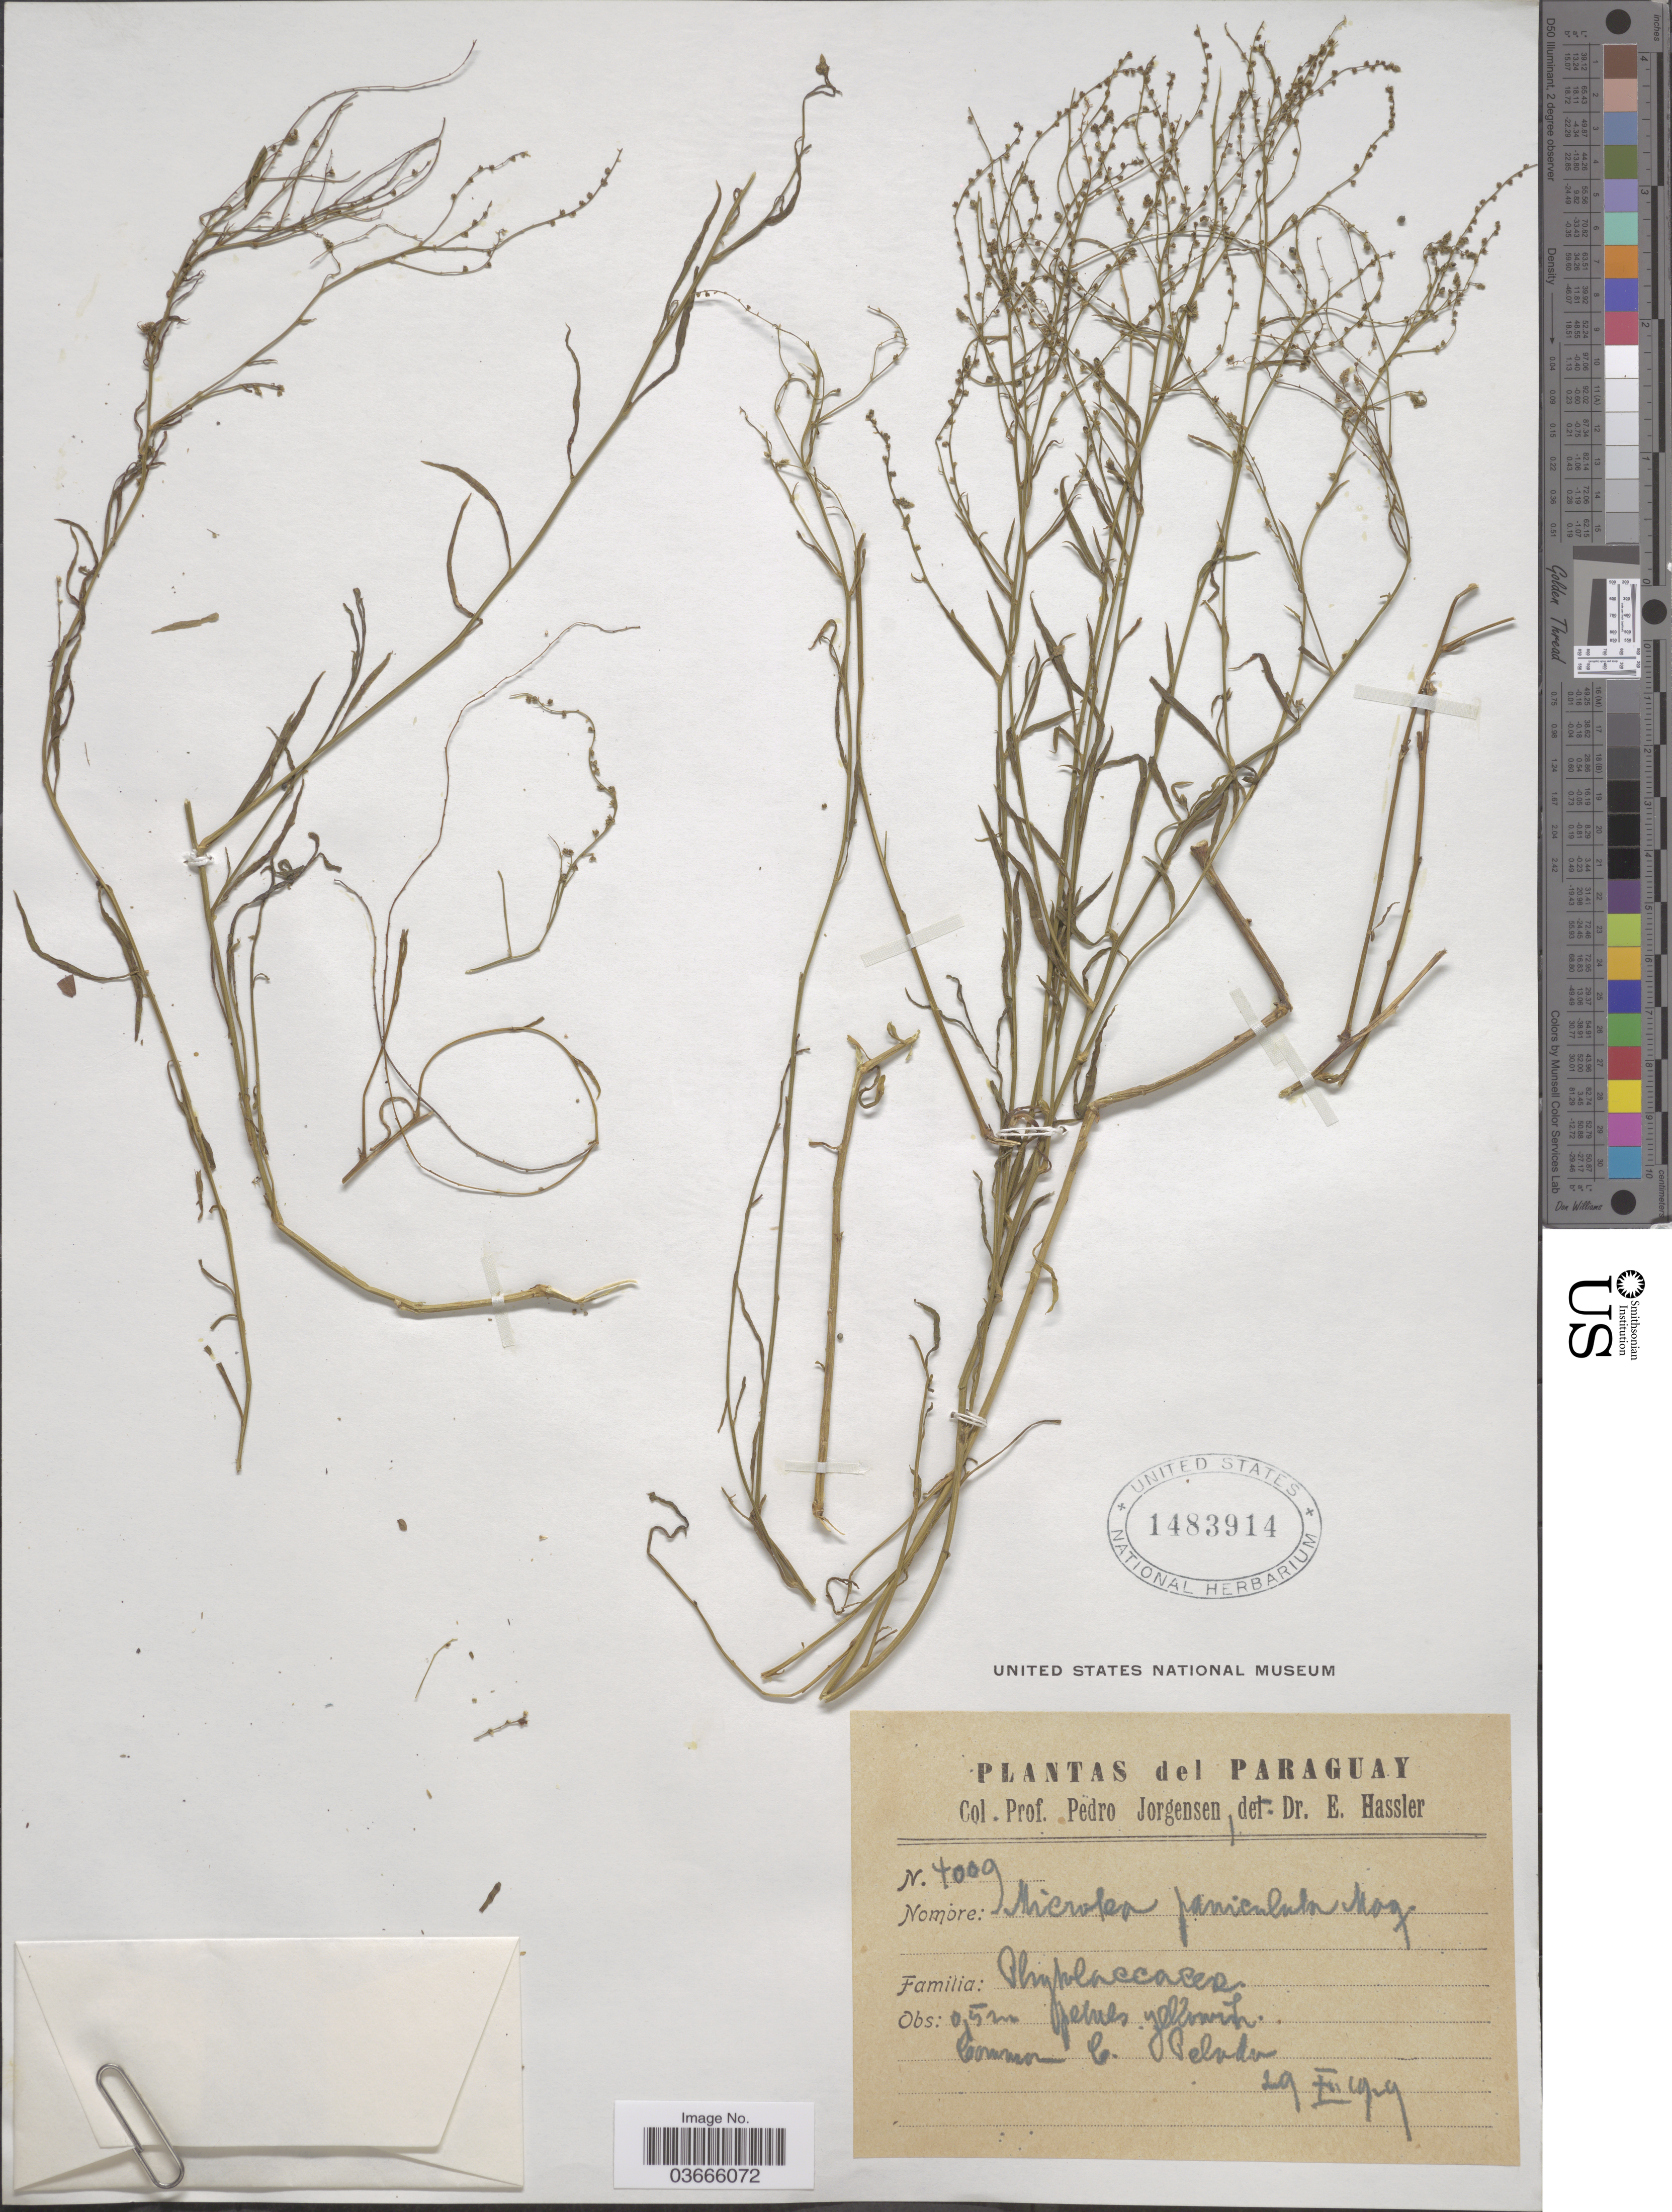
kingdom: Plantae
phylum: Tracheophyta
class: Magnoliopsida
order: Caryophyllales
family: Microteaceae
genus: Microtea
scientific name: Microtea paniculata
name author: Moq.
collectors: P. Jörgensen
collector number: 4009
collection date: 1929-11-29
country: Paraguay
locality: C. Pelada.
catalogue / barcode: US 1483914